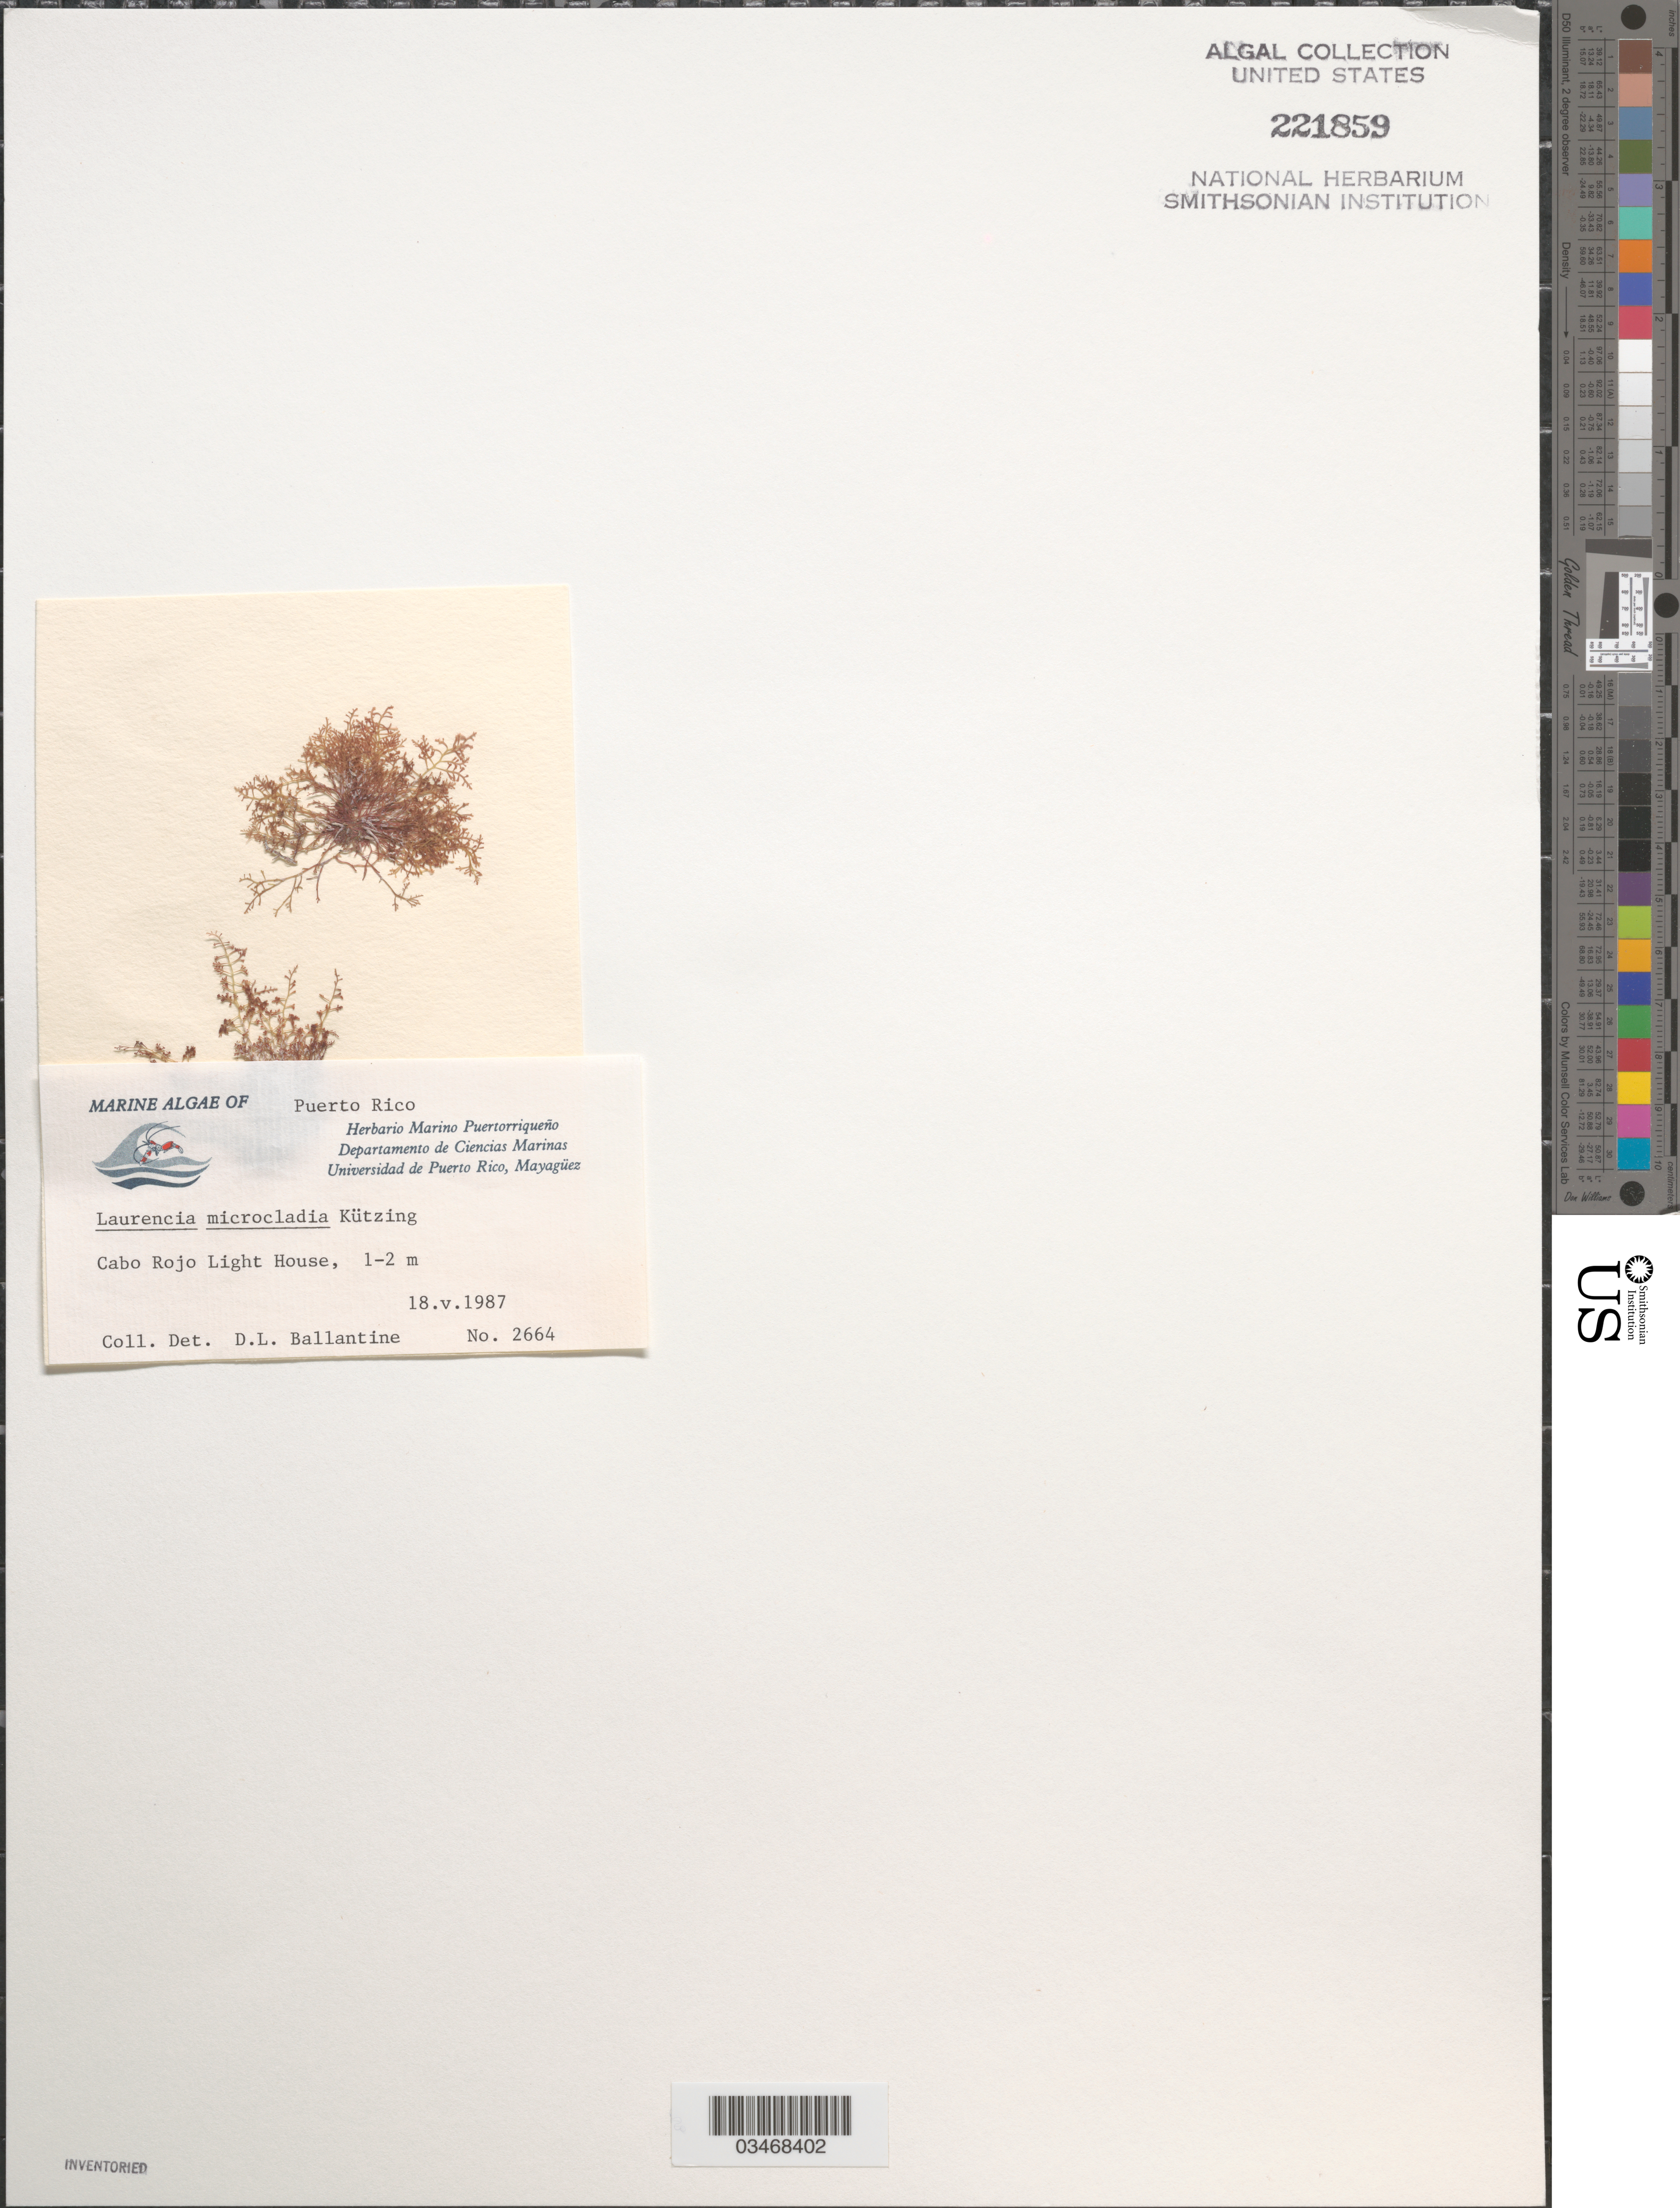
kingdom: Plantae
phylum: Rhodophyta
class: Florideophyceae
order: Ceramiales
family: Rhodomelaceae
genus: Laurencia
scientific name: Laurencia microcladia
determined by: Ballantine, D. L.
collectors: D.L. Ballantine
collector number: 2664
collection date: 1987-05-18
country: Puerto Rico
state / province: Cabo Rojo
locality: Cabo Rojo Lighthouse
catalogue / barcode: US 221859